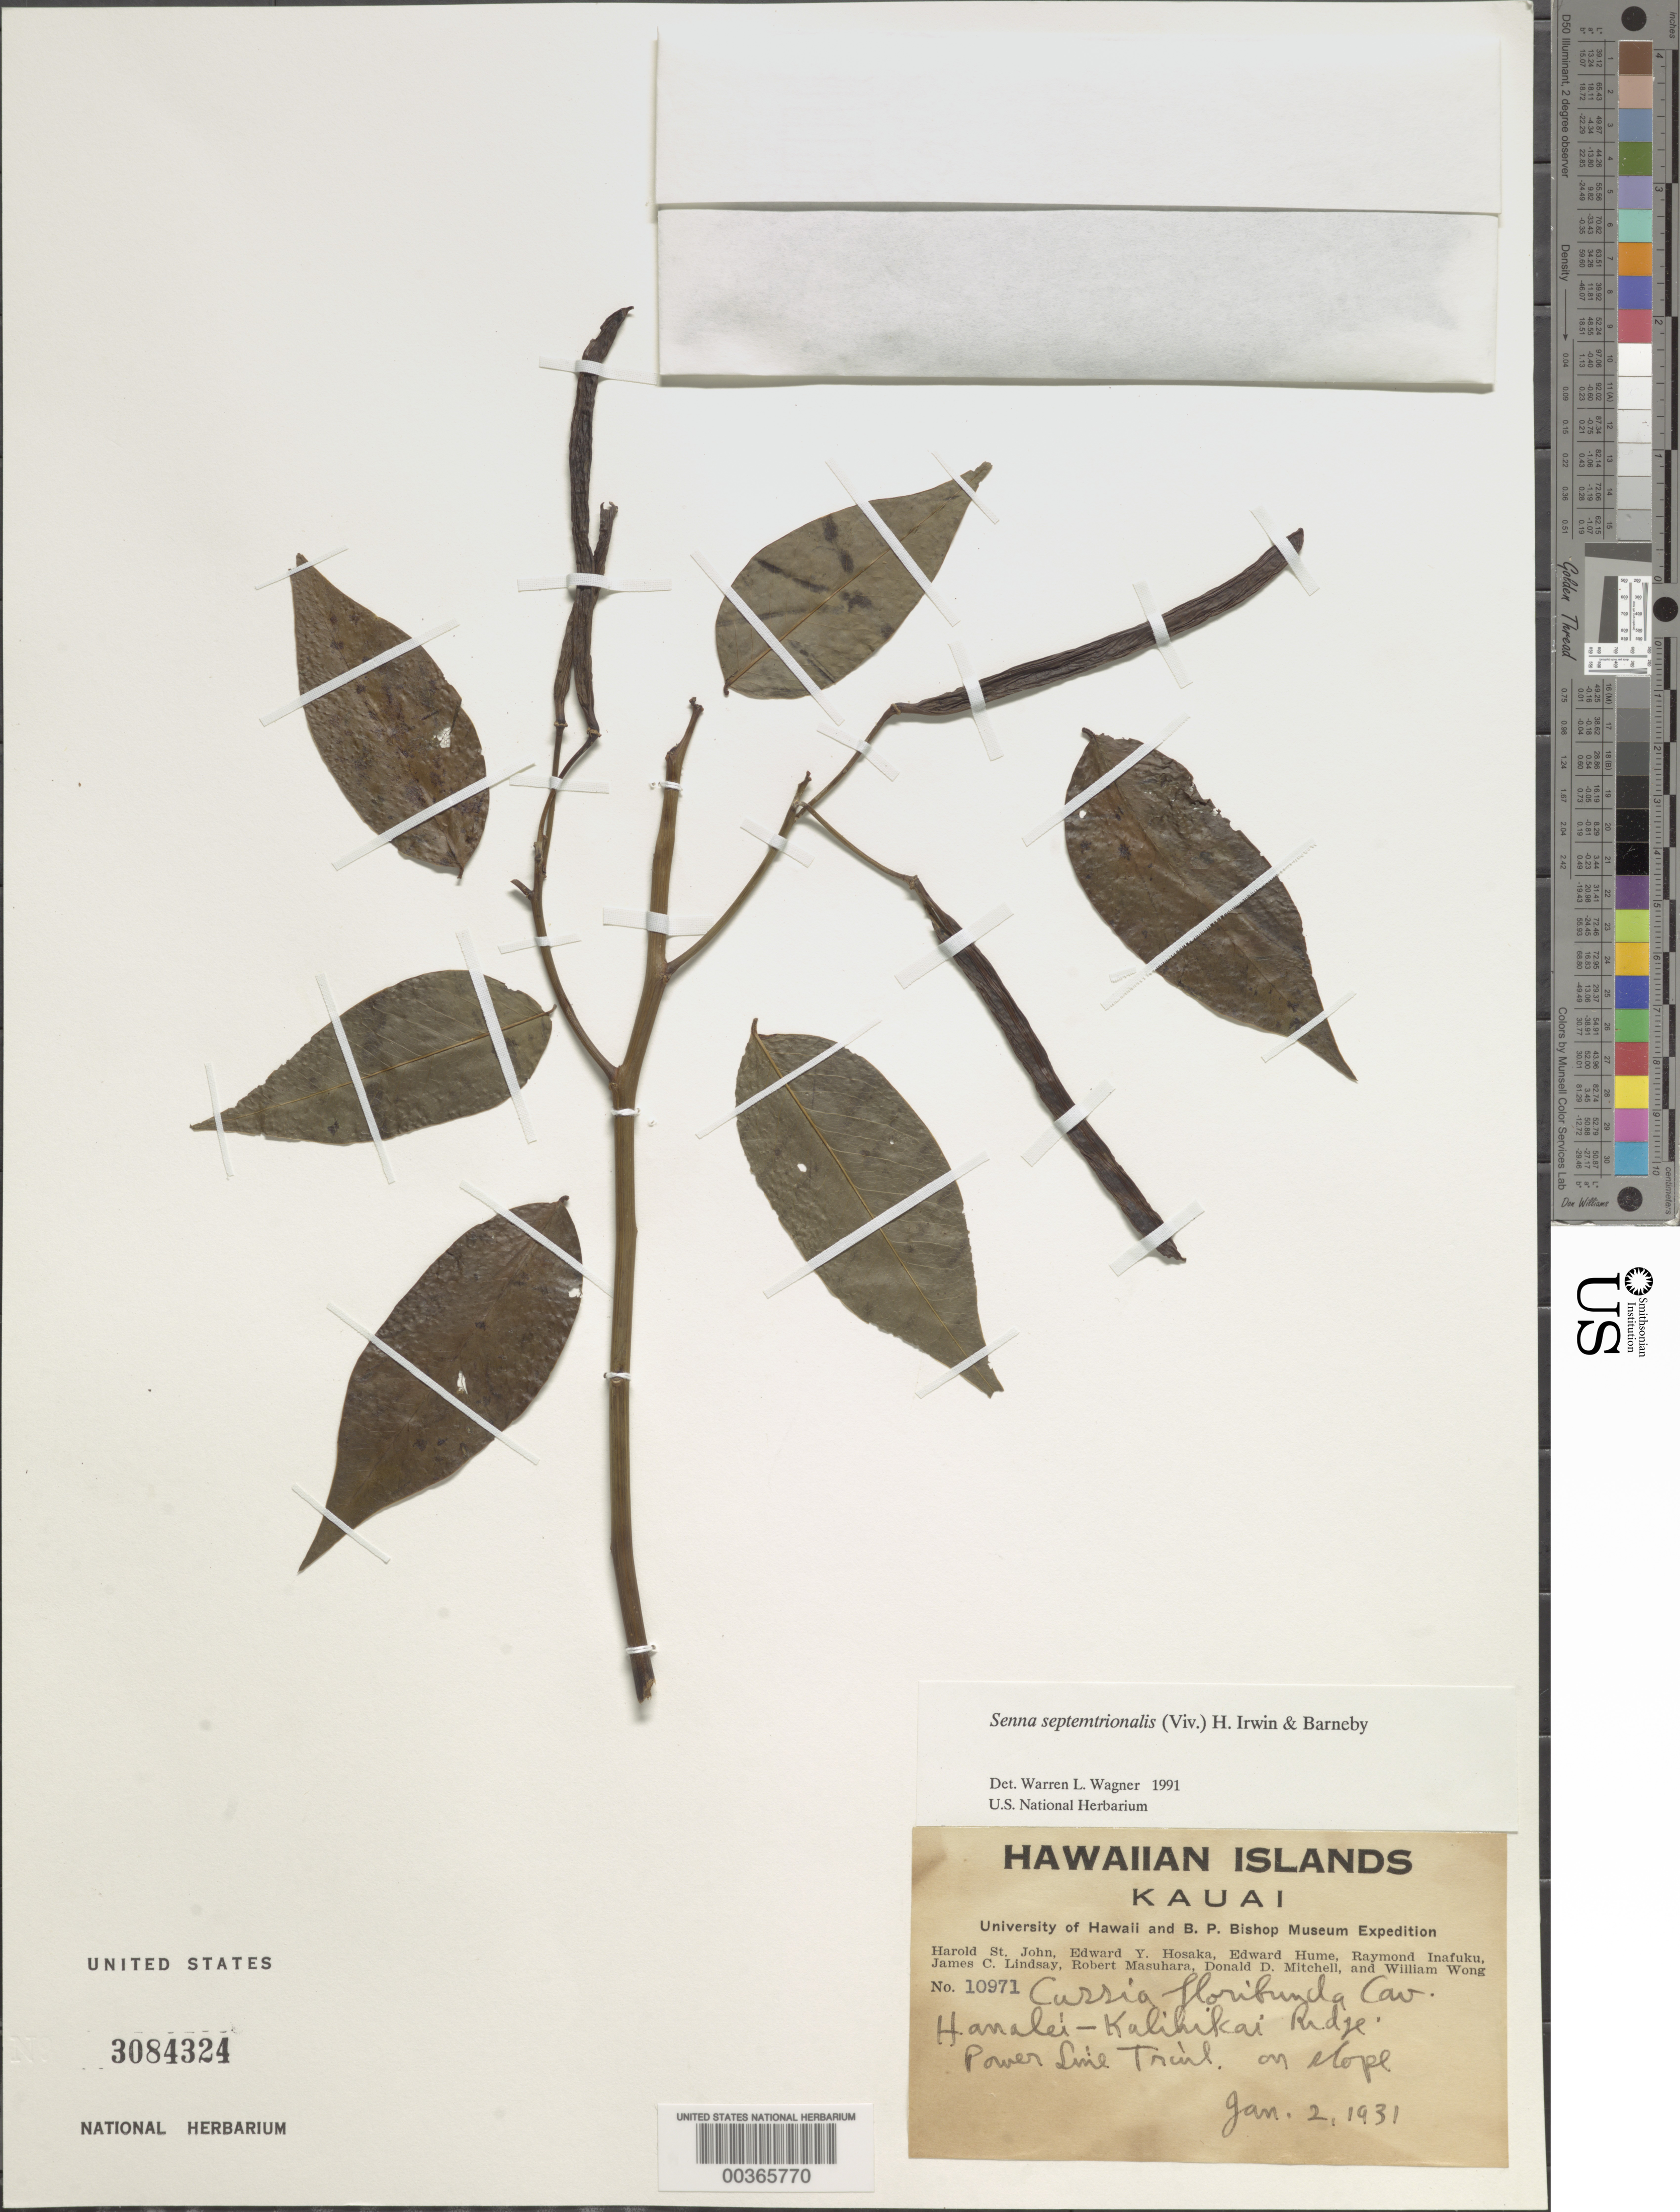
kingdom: Plantae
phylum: Tracheophyta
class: Magnoliopsida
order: Fabales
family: Fabaceae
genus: Senna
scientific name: Senna septemtrionalis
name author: (Viv.) H.S. Irwin & Barneby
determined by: Wagner, W. L., (BOT), Smithsonian Institution - National Museum of Natural History (UNITED STATES)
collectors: H. St. John, E. Y. Hosaka, E. Hume, R. Inafuku, C. Lindsay, R. Masuhara, D. D. Mitchell, W. Wong & W. Wong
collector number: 10971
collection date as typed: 02 Jan 1931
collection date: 1931-01-02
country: United States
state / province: Hawaii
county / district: Kauai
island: Kaua'i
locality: Hanalei-kalinkai ridge; power line trail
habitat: On slope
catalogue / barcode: US 3084324